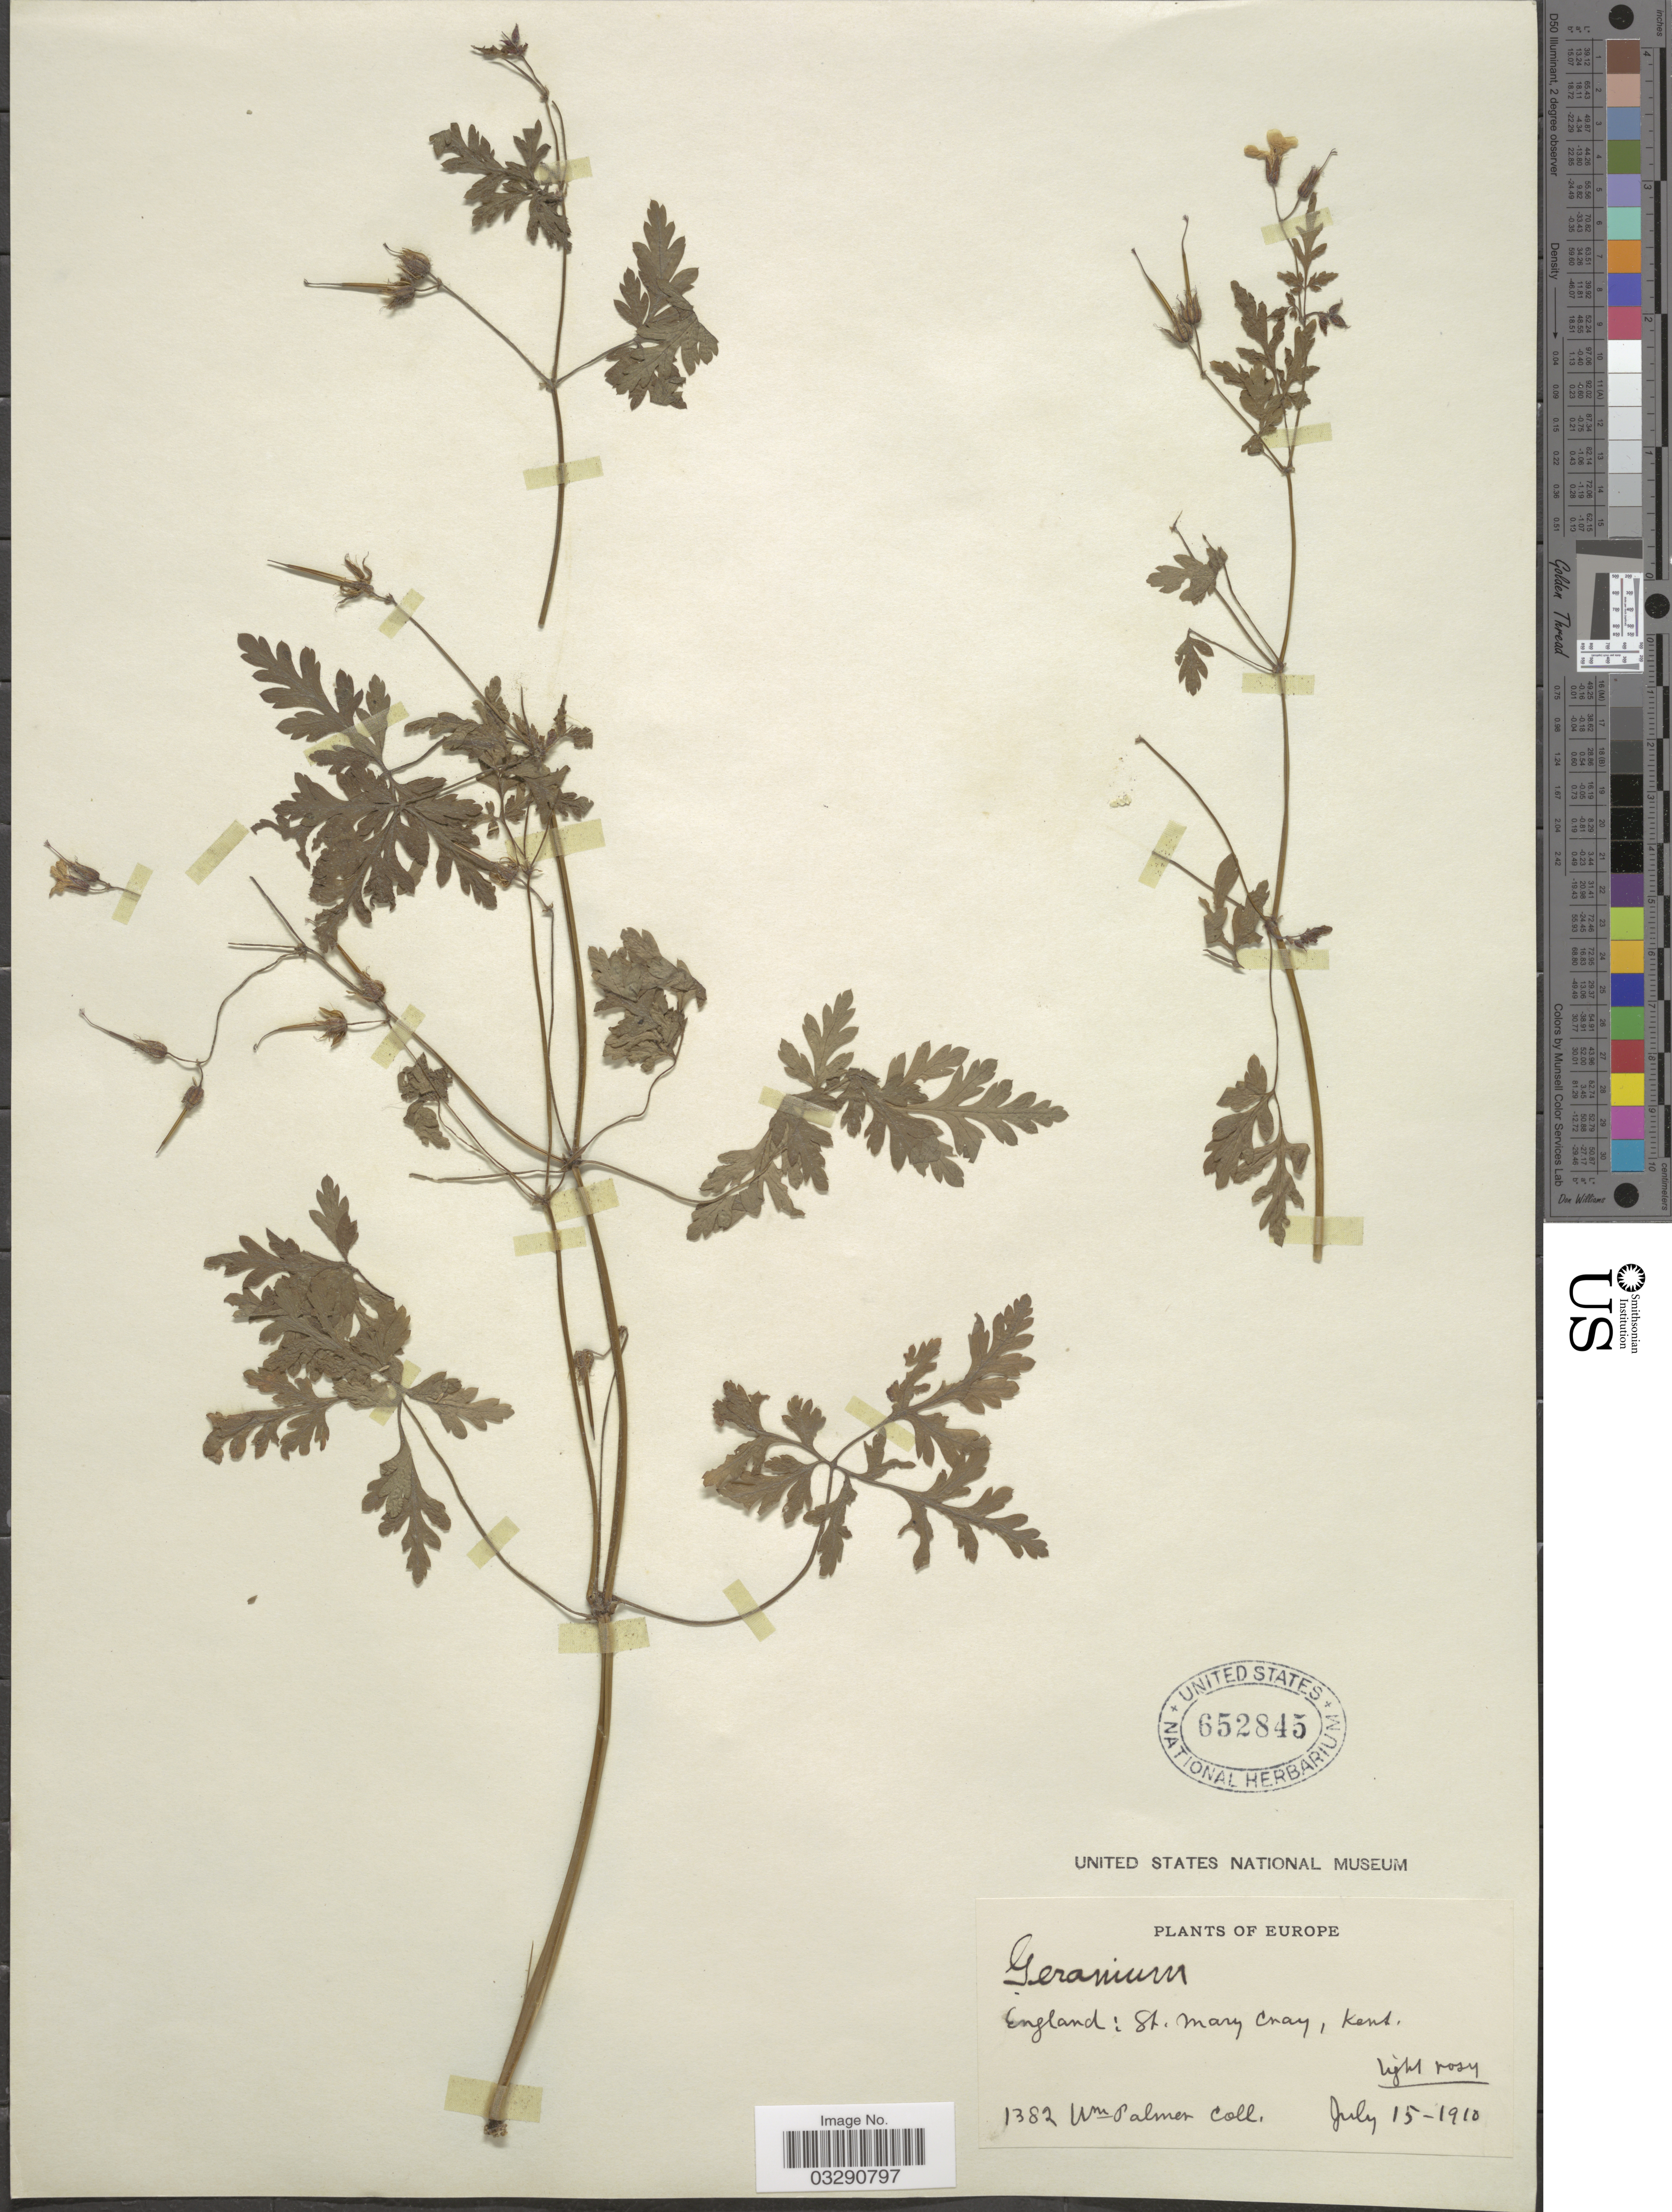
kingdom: Plantae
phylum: Tracheophyta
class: Magnoliopsida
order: Geraniales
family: Geraniaceae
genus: Geranium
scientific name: Geranium robertianum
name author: L.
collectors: W. Palmer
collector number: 1382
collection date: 1910-07-15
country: United Kingdom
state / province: England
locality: St. Mary Cray, Kent.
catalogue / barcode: US 652845